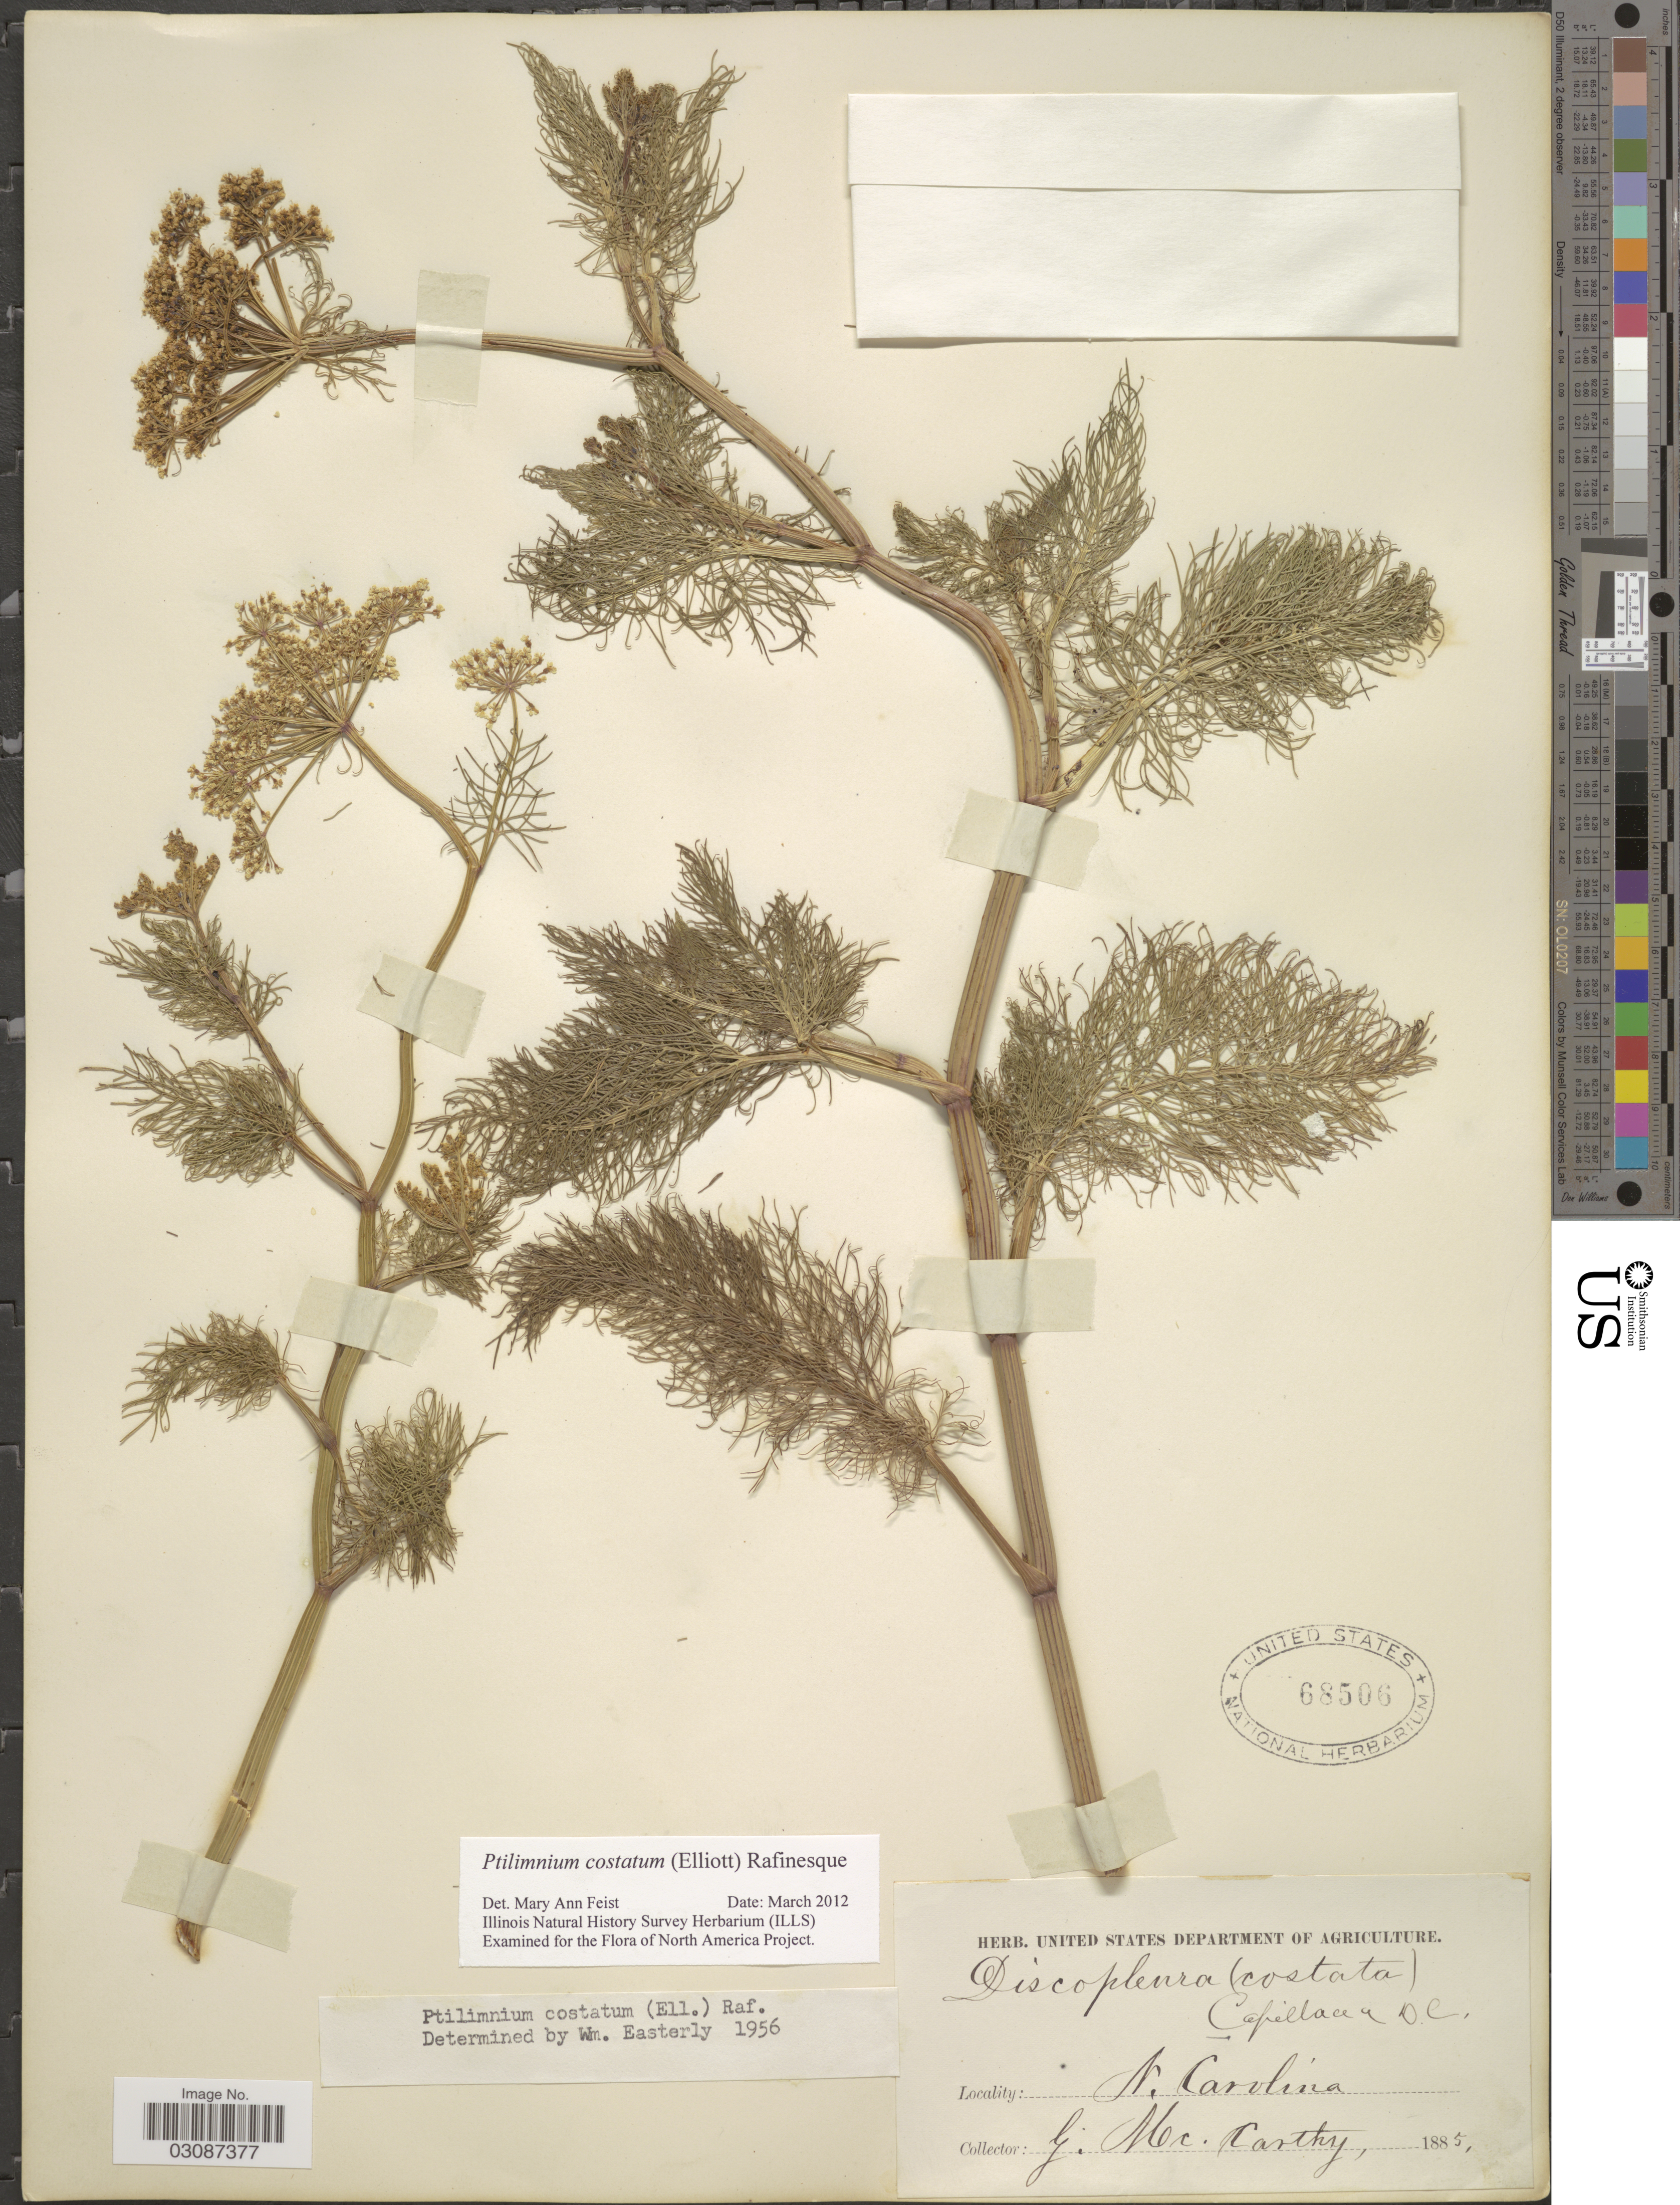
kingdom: Plantae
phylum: Tracheophyta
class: Magnoliopsida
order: Apiales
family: Apiaceae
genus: Ptilimnium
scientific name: Ptilimnium costatum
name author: (Elliott) Raf.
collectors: G. M. McCarthy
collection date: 1885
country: United States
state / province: North Carolina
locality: N Carolina.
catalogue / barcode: US 68506